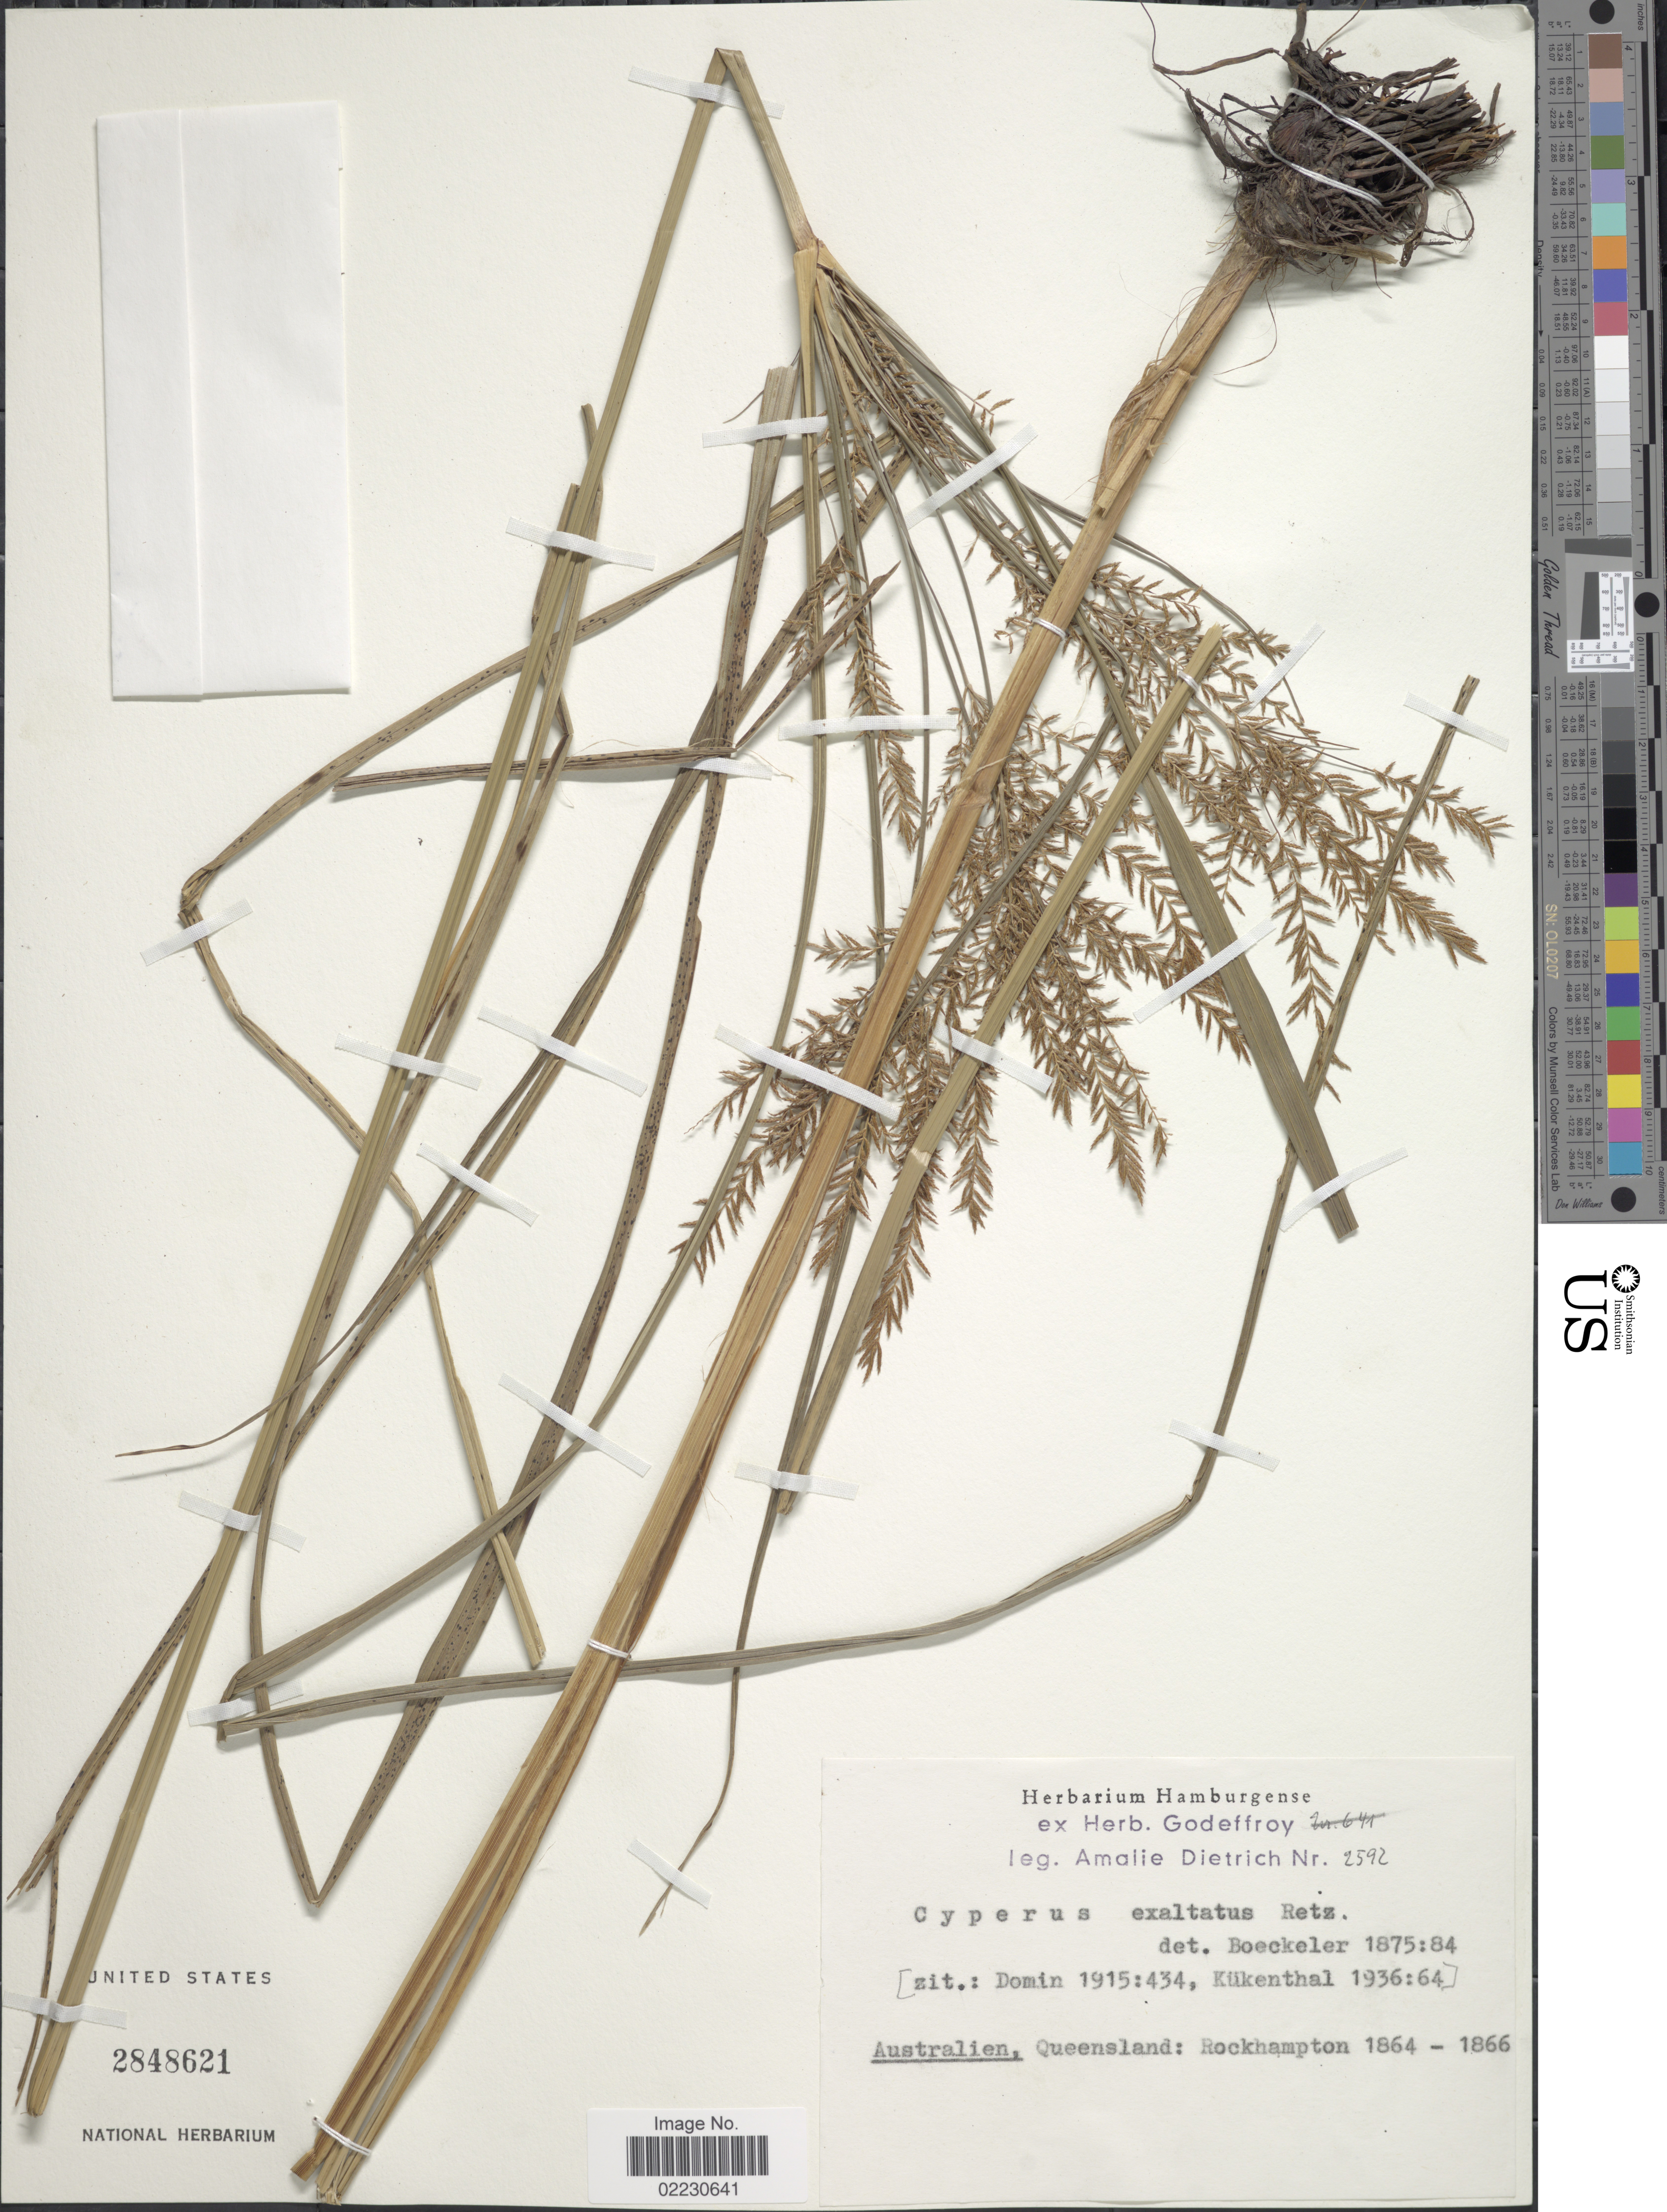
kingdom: Plantae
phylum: Tracheophyta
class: Liliopsida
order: Poales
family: Cyperaceae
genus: Cyperus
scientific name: Cyperus exaltatus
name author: Retz.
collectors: A. Dietrich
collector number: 2592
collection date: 1864/1866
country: Australia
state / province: Queensland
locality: Australien, Queensland: Rockhampton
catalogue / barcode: US 2848621